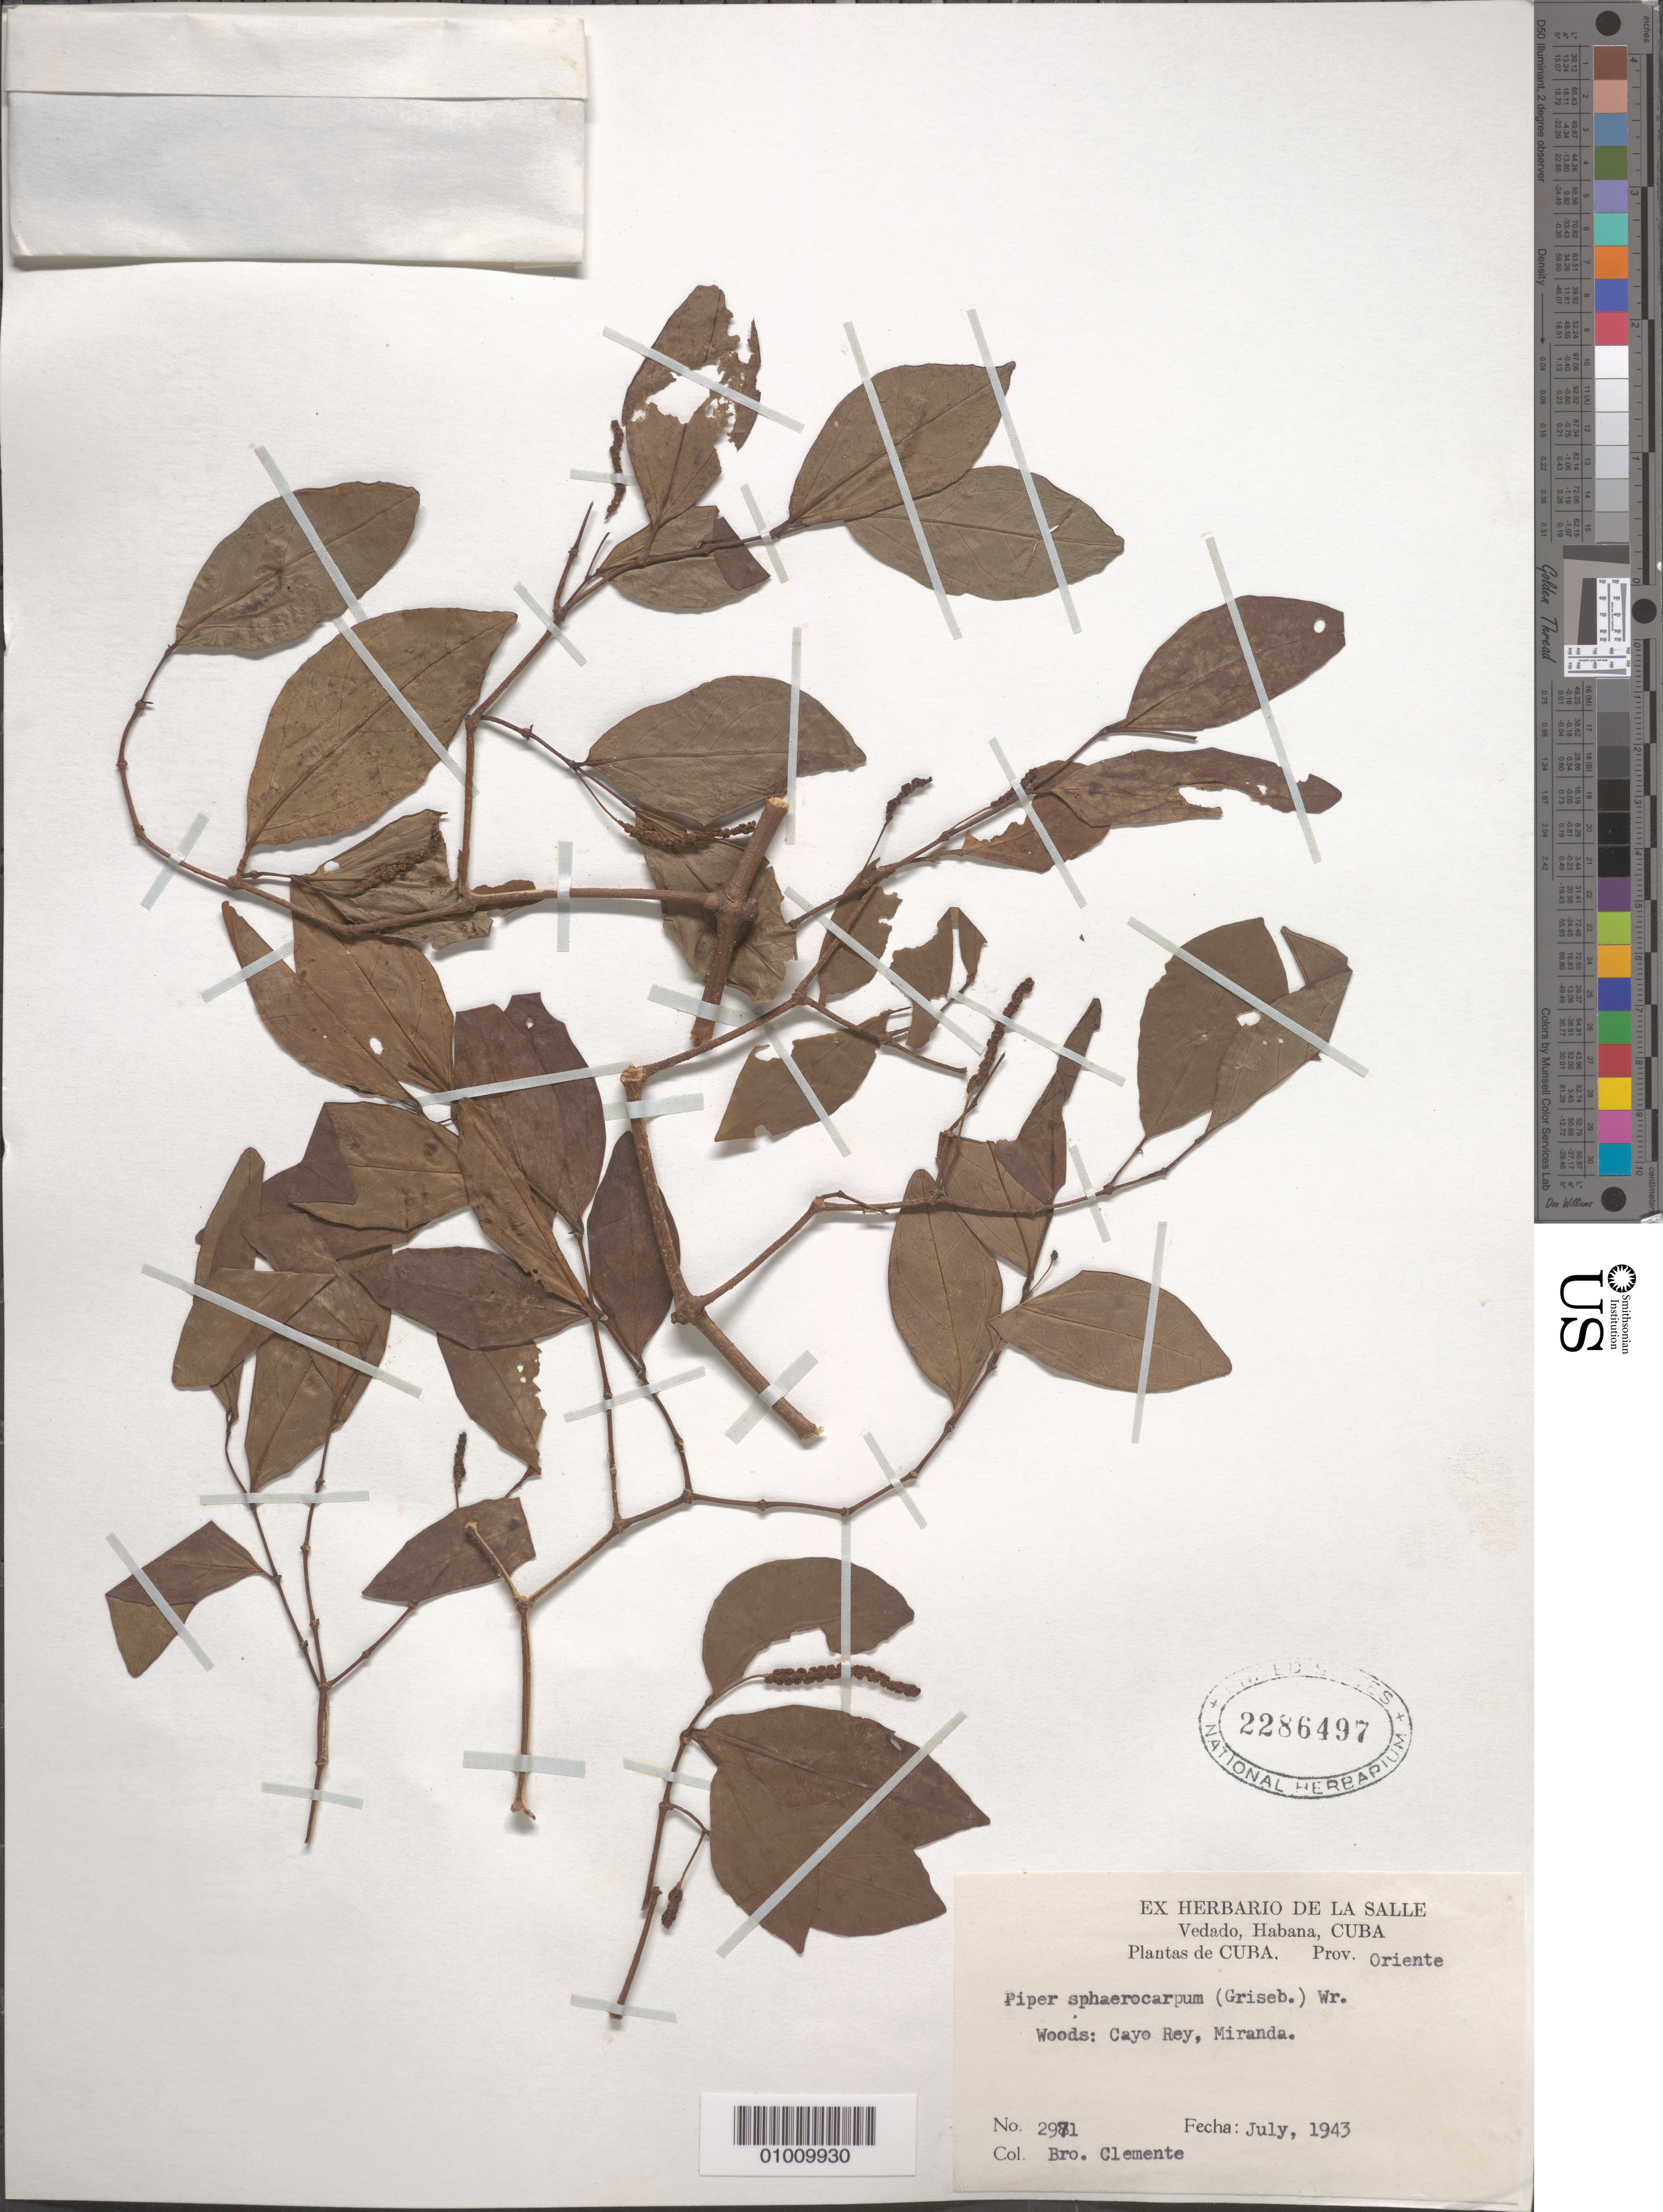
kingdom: Plantae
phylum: Tracheophyta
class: Magnoliopsida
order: Piperales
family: Piperaceae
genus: Piper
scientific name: Piper sphaerocarpum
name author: (Griseb.) C. Wright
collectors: Bro. Clemente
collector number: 2971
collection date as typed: Jul 1943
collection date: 1943-07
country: Cuba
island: Cuba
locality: Vedado, Habana Woods, Cayo Rey, Miranda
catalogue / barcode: US 2286497